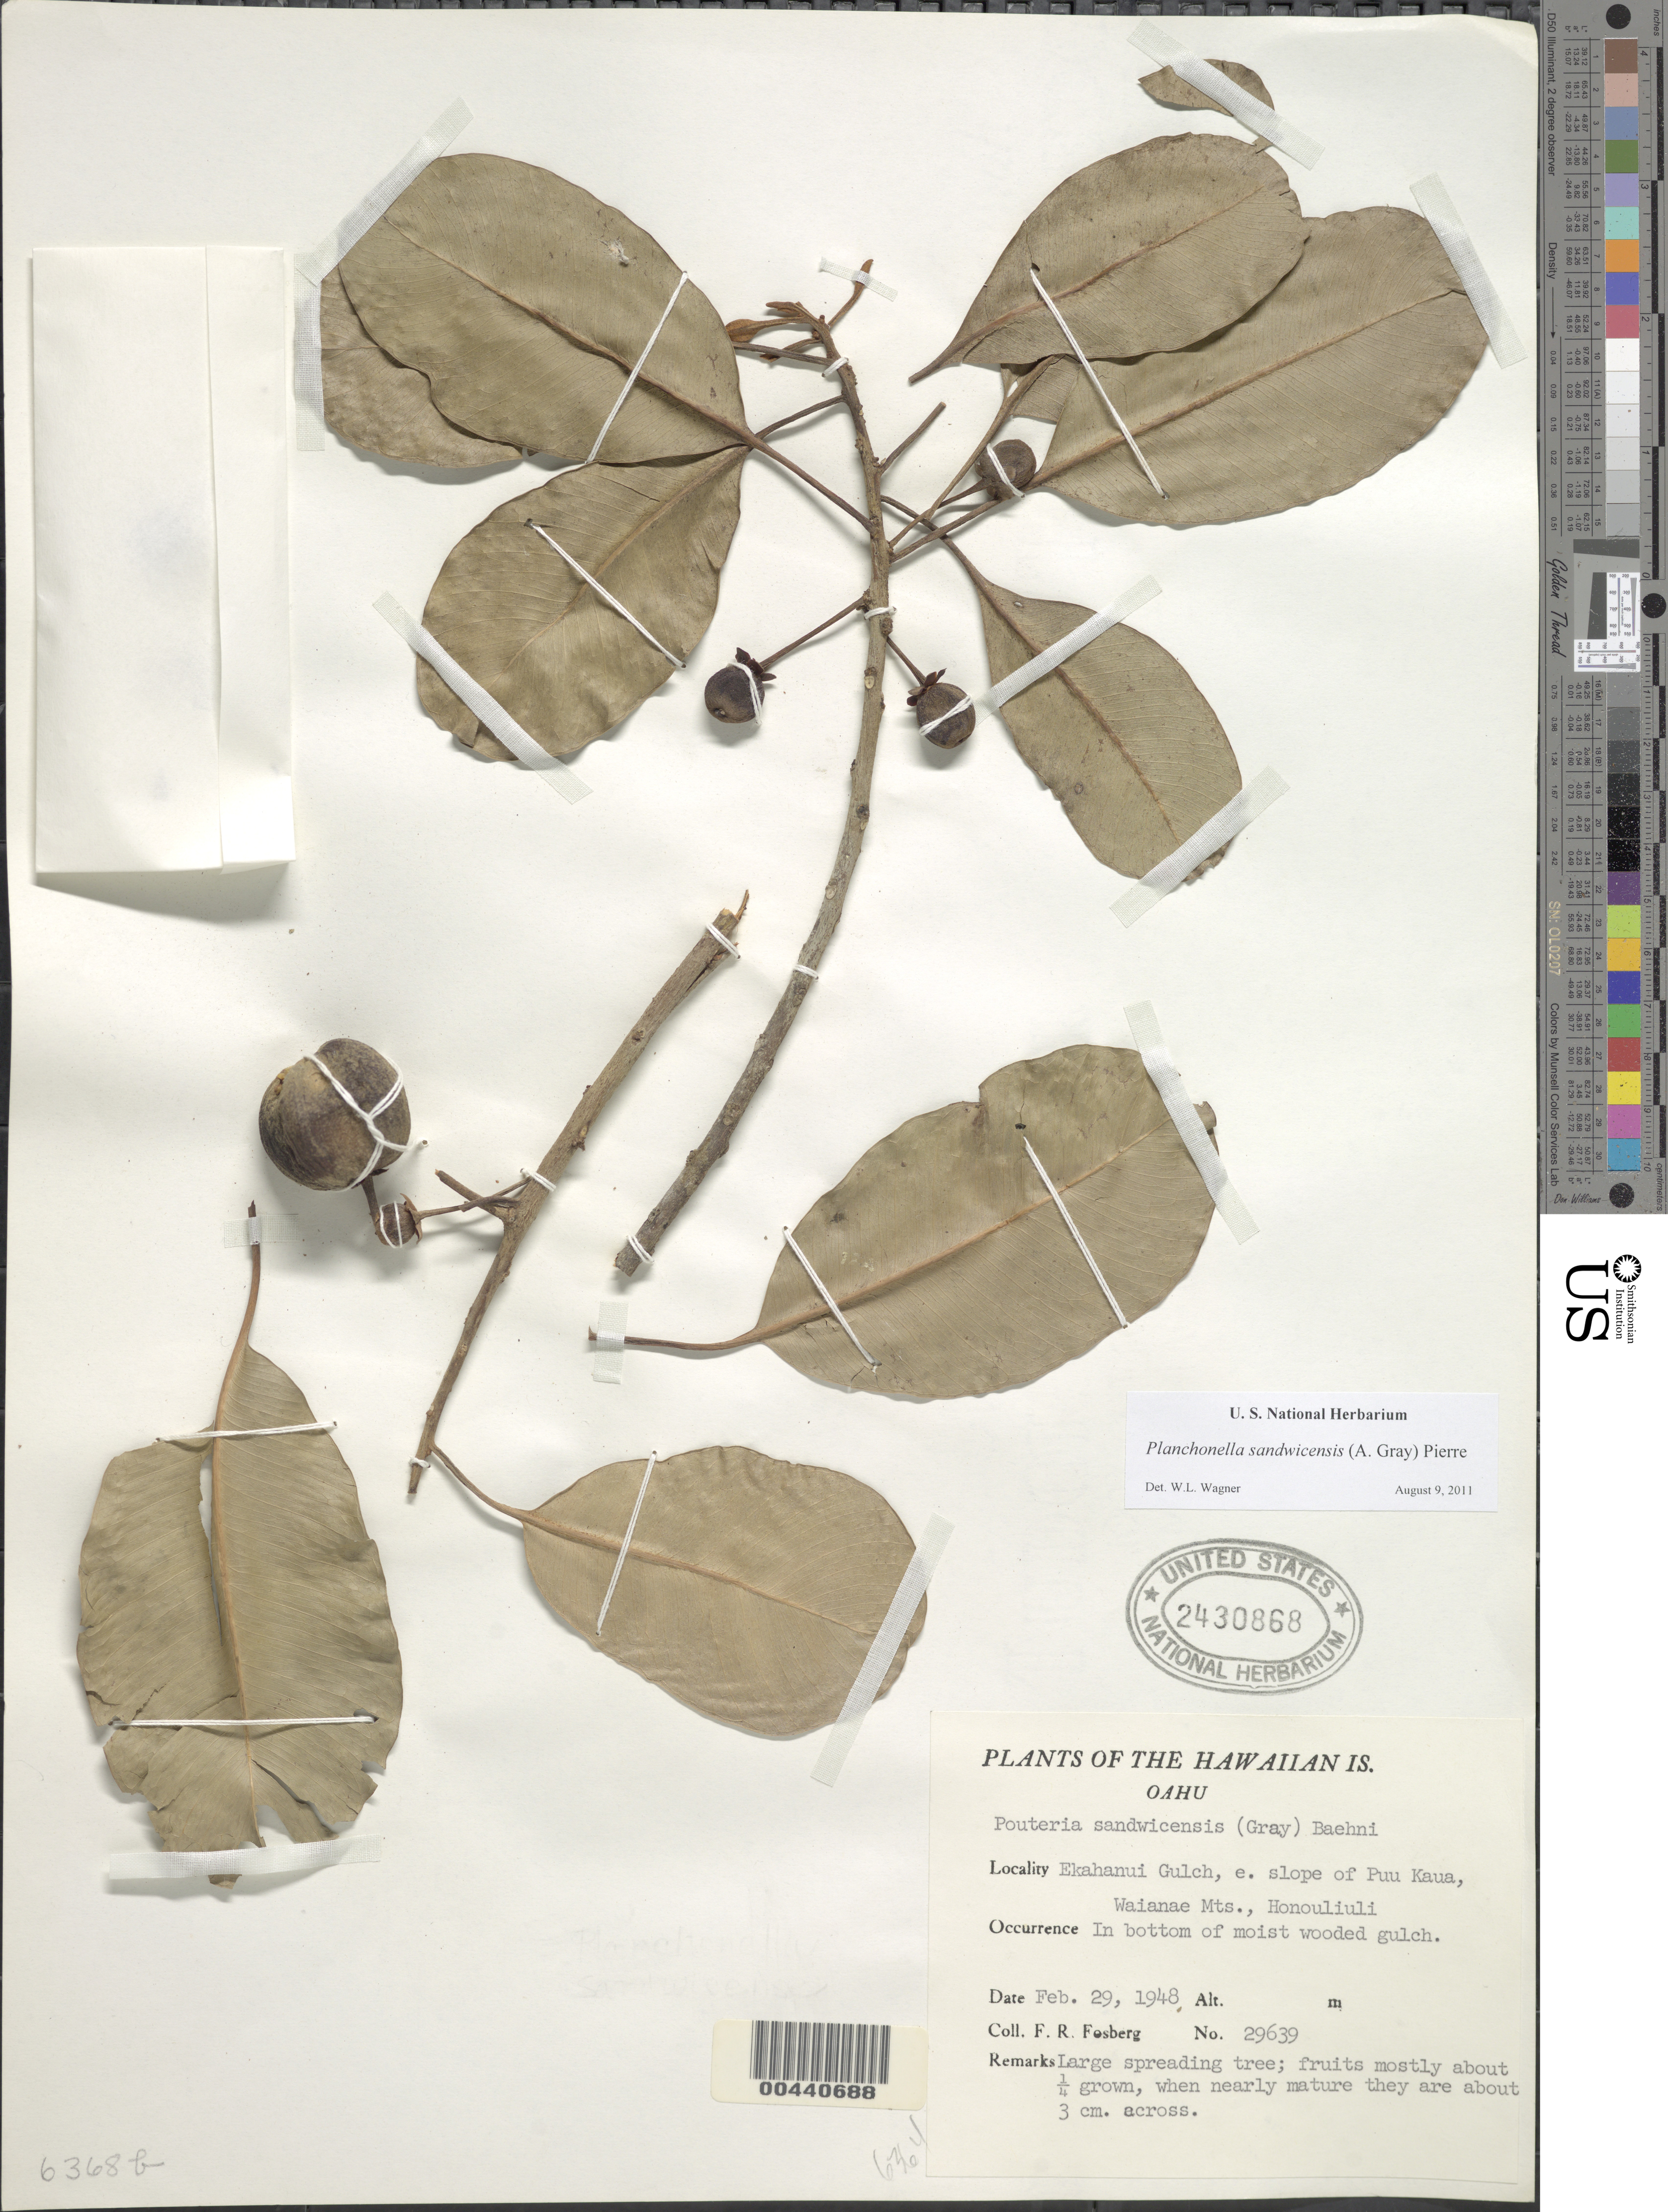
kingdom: Plantae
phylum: Tracheophyta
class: Magnoliopsida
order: Ericales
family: Sapotaceae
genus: Planchonella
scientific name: Planchonella sandwicensis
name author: (A. Gray) Pierre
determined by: Wagner, W. L., (BOT), Smithsonian Institution - National Museum of Natural History (UNITED STATES)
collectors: F. R. Fosberg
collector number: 29639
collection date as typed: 29 Feb 1948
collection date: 1948-02-29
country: United States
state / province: Hawaii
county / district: Honolulu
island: Oahu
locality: Ekahanui Gulch, E slope of Puu Kaua, Waianae Mts., Honouliuli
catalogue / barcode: US 2430868